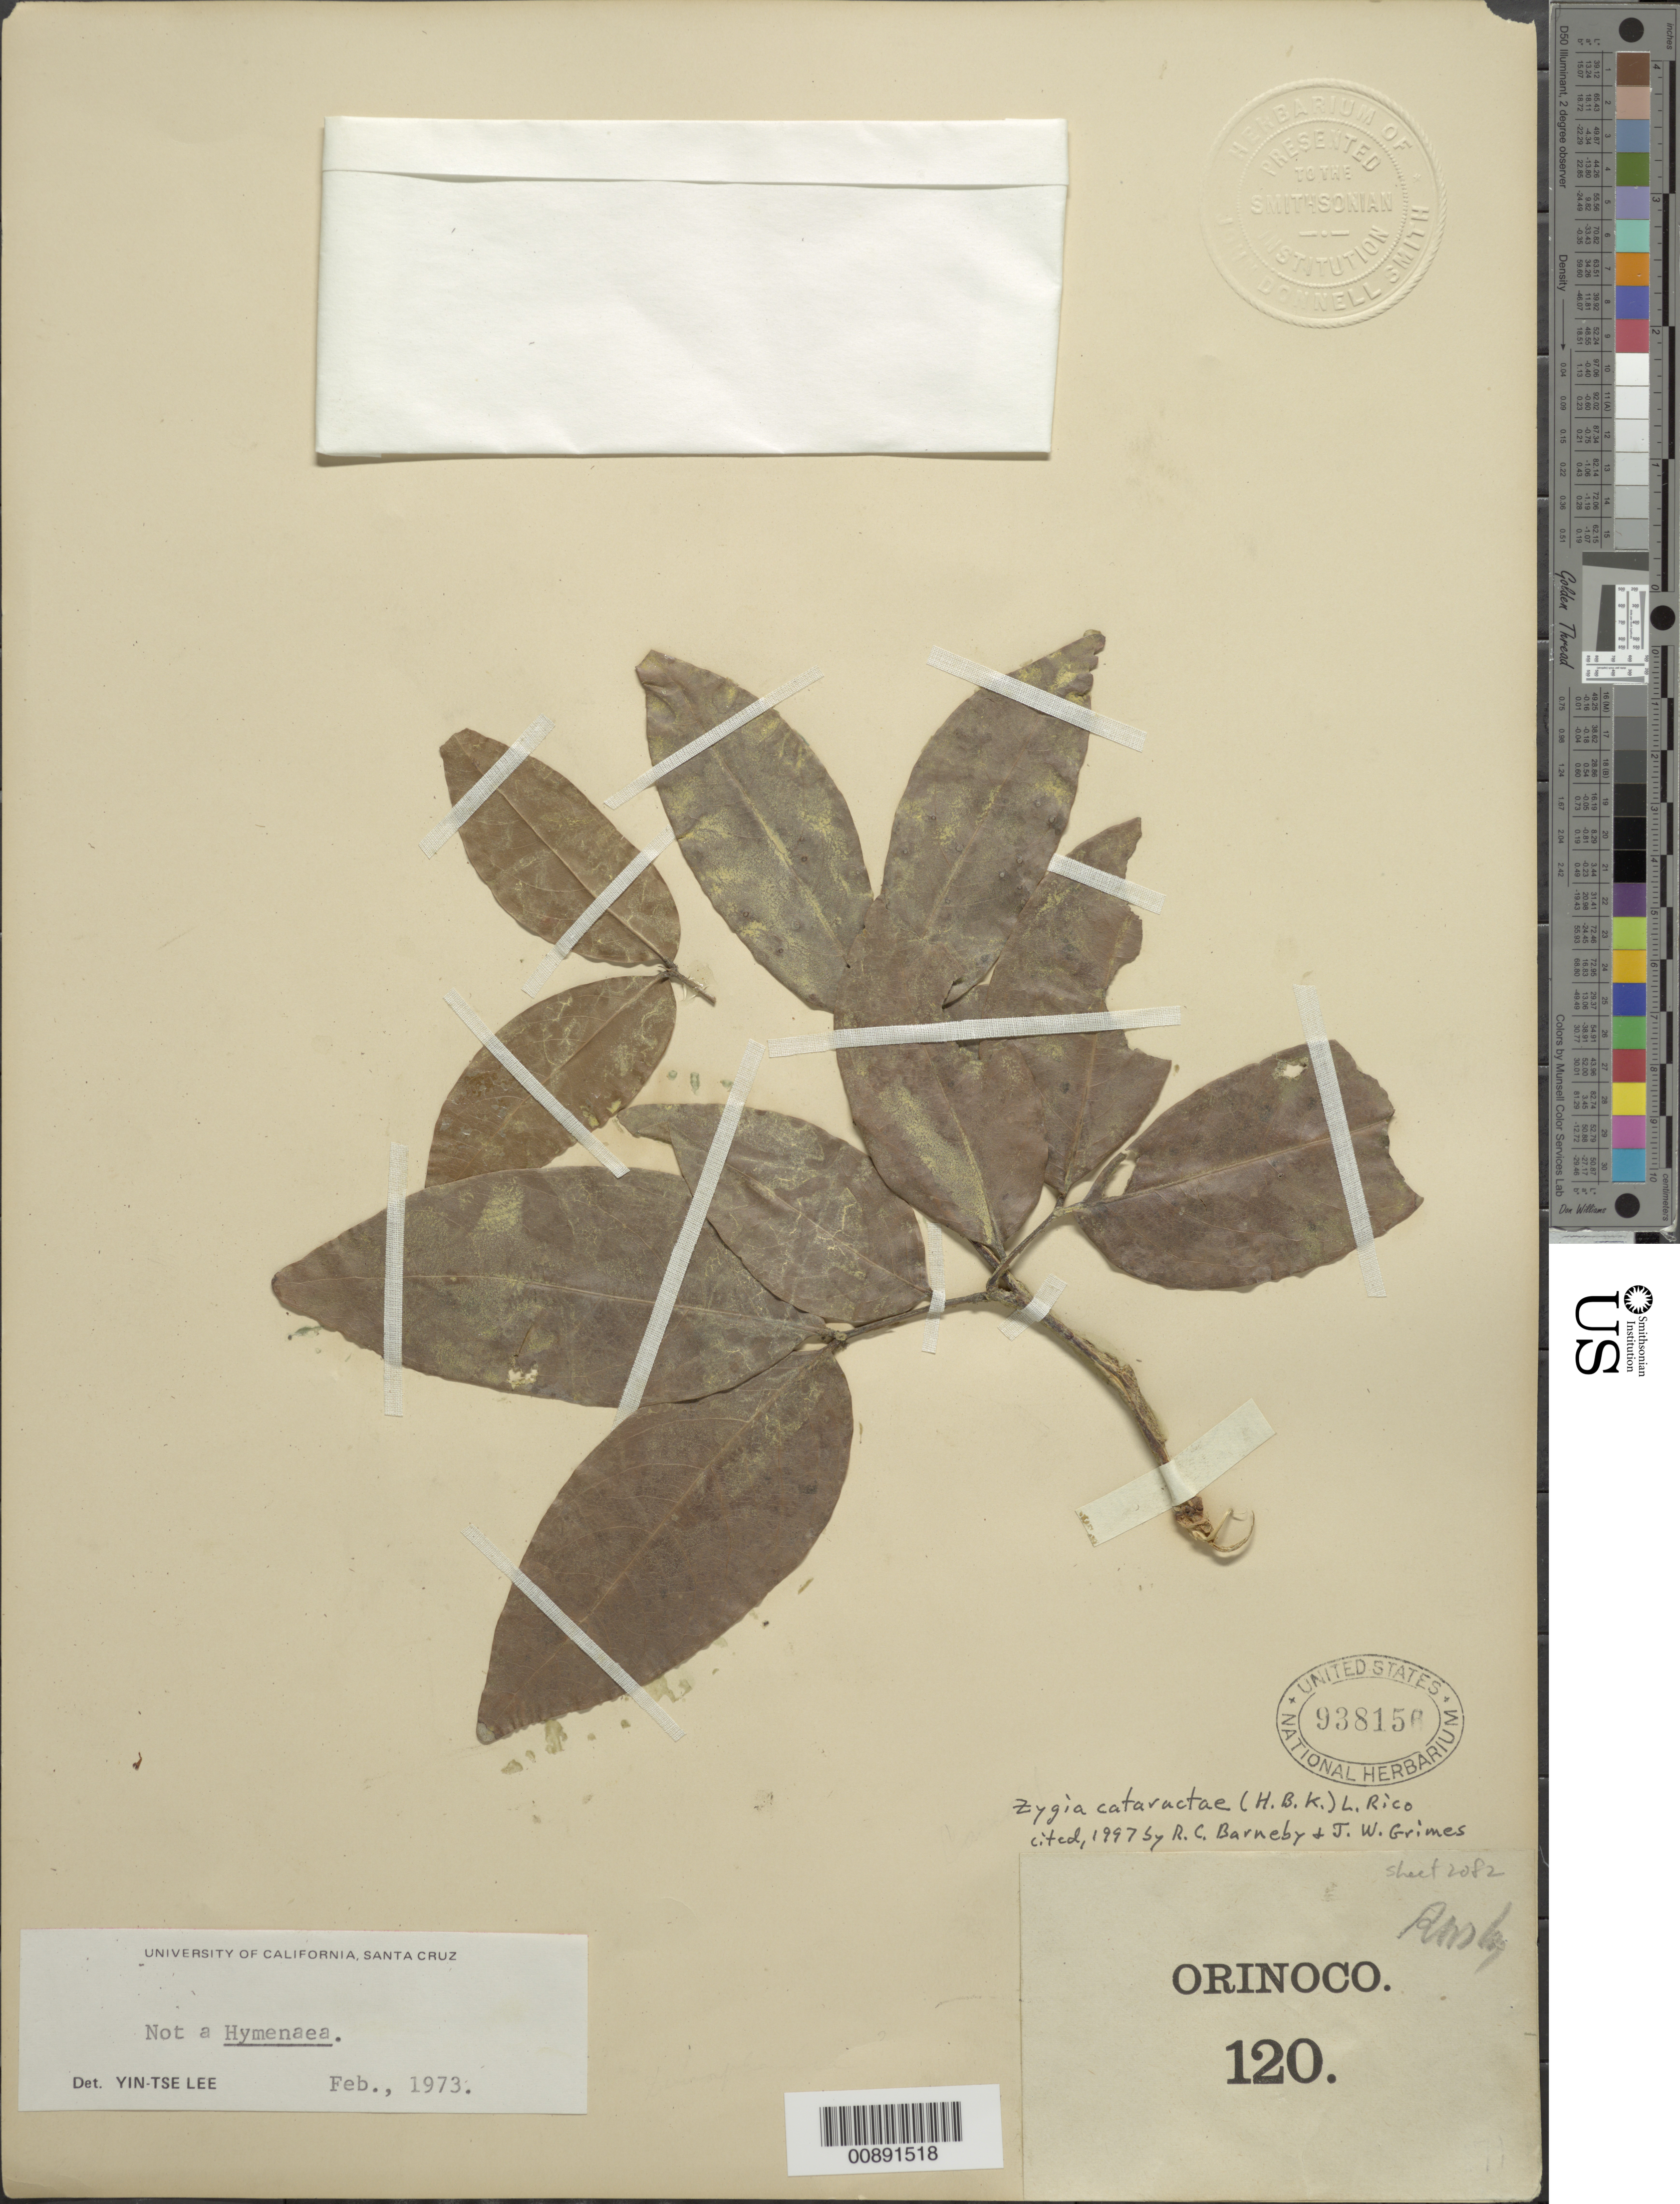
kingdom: Plantae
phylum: Tracheophyta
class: Magnoliopsida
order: Fabales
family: Fabaceae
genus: Zygia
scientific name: Zygia cataractae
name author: (Kunth) L. Rico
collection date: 1997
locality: Orinoco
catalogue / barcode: US 938156